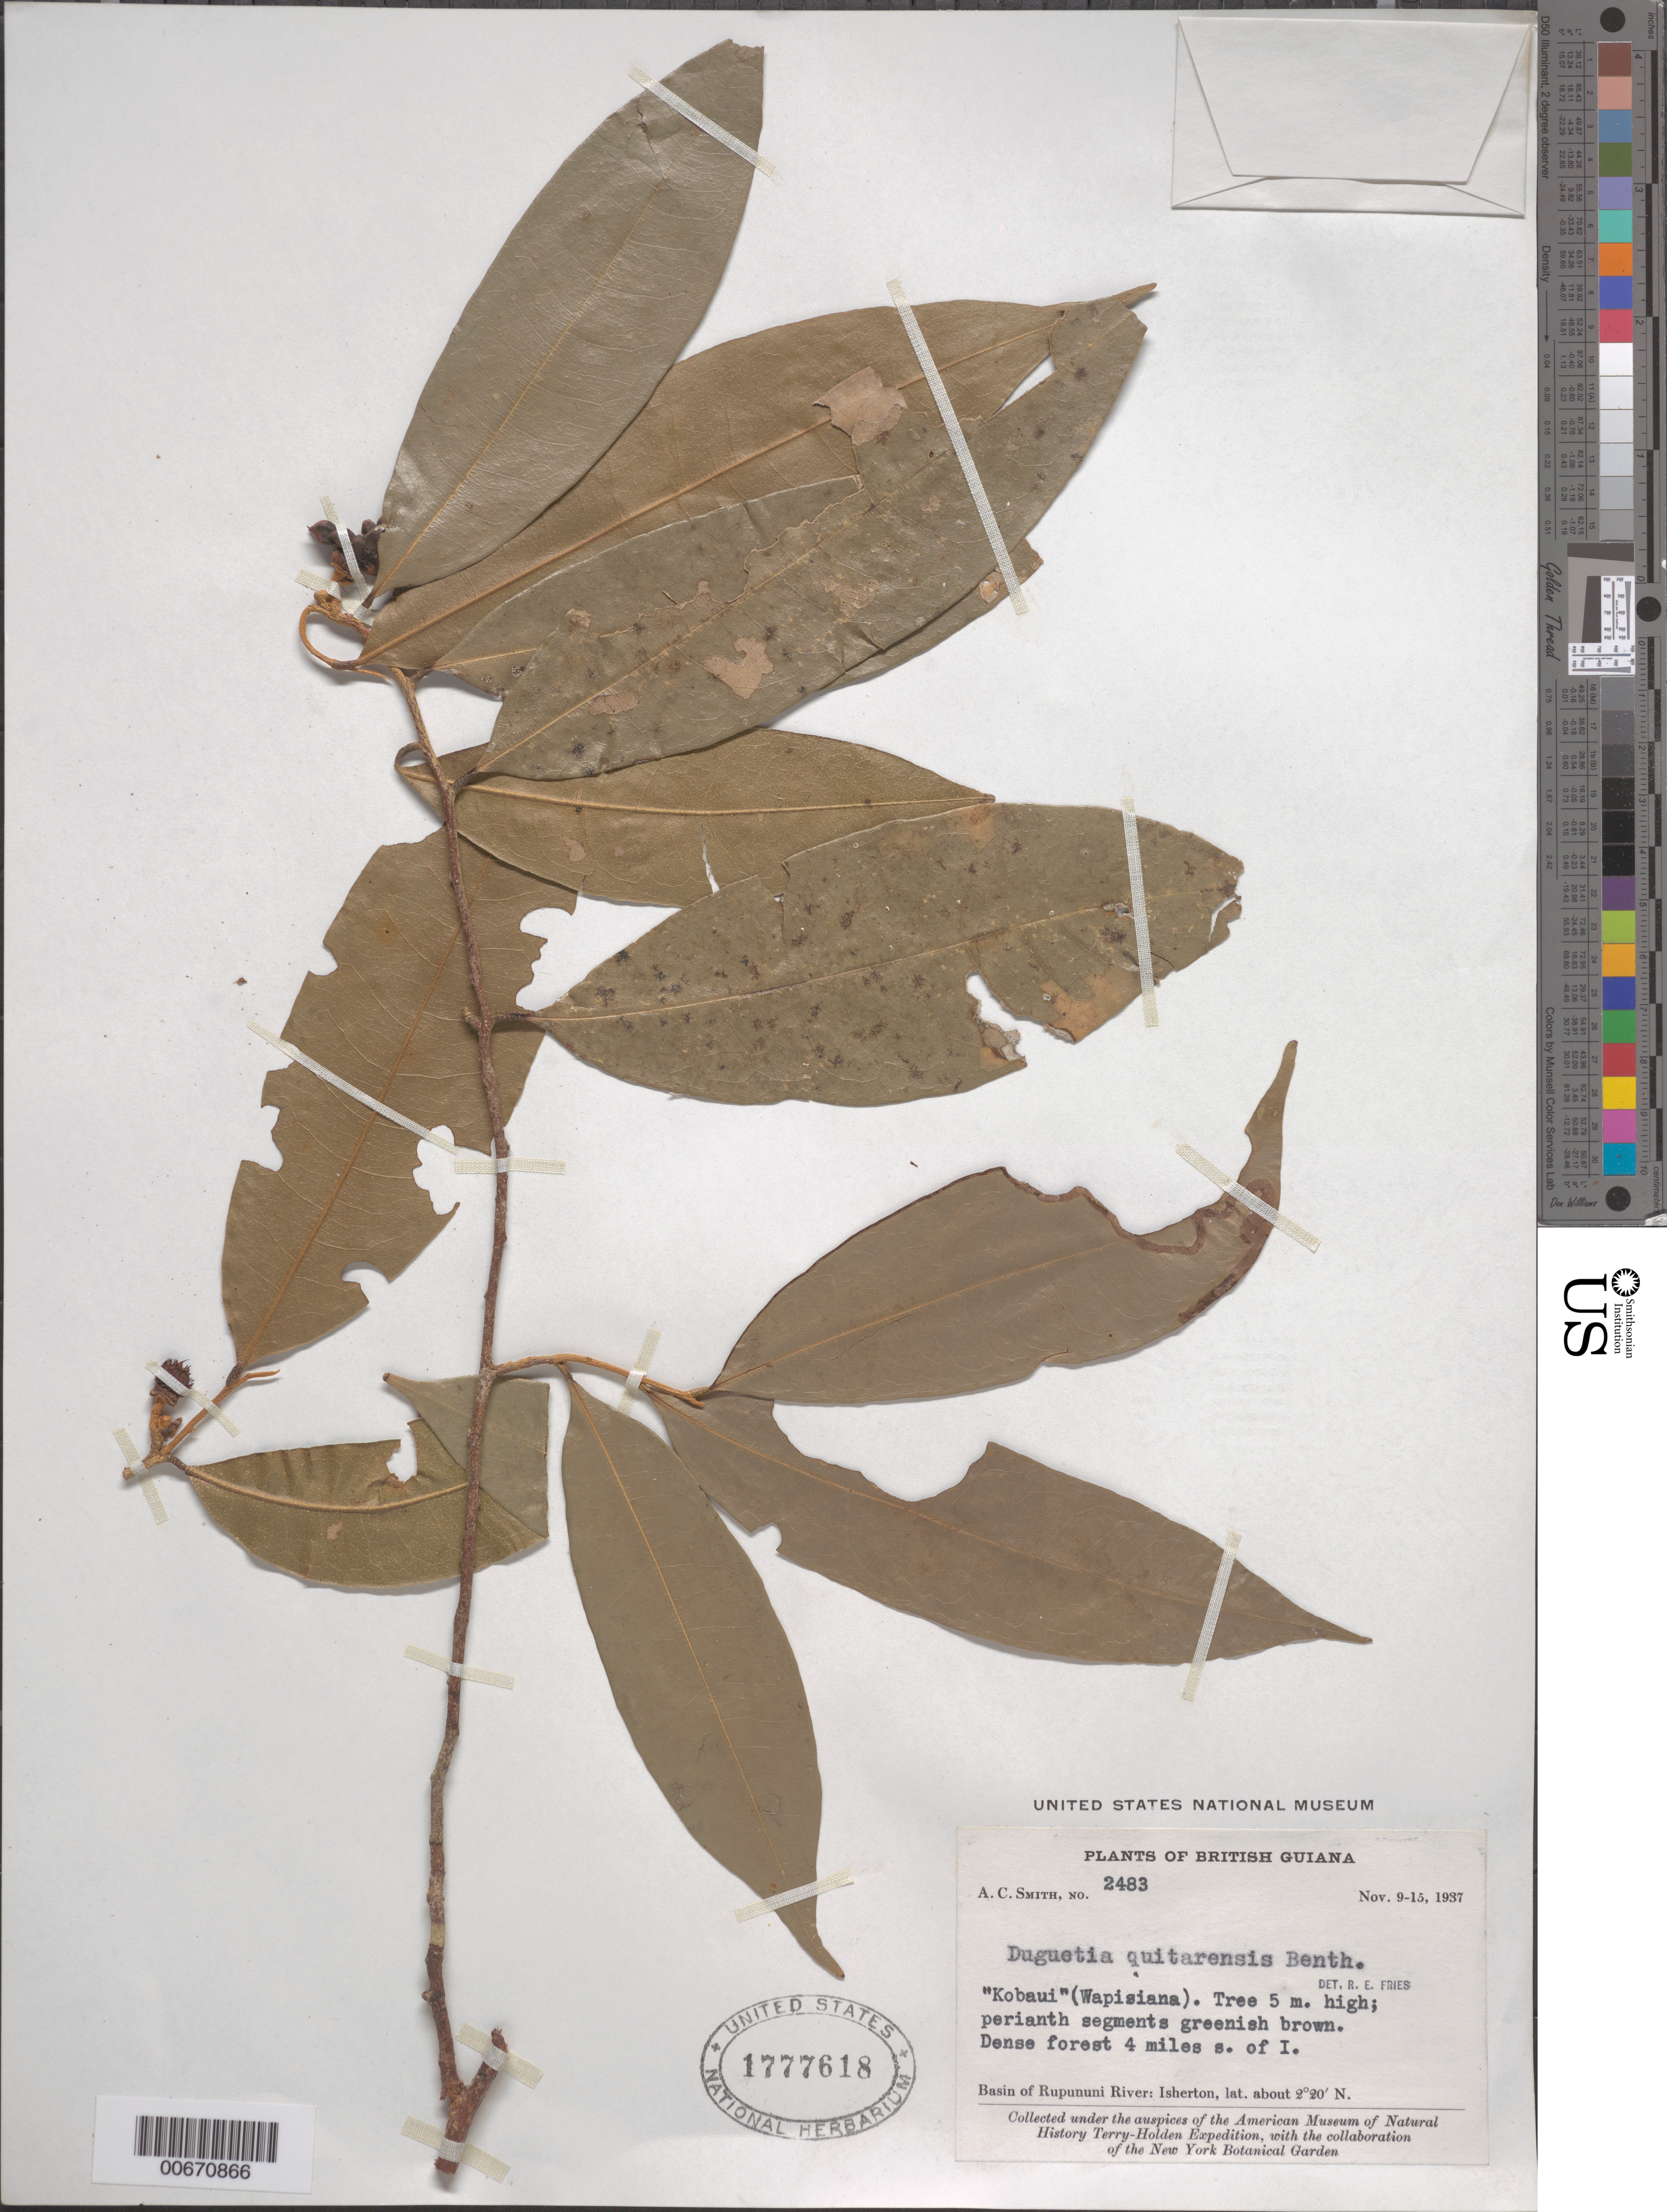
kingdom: Plantae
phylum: Tracheophyta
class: Magnoliopsida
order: Magnoliales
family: Annonaceae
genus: Duguetia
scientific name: Duguetia quitarensis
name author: Benth.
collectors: A. C. Smith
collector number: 2483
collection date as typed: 9-Nov-37 to 15-Nov-37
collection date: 1937-11-09/1937-11-15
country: Guyana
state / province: U. Takutu-U. Essequibo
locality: Isherton, 4 mi. S of, basin of Rupununi R.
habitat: Dense forest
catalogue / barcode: US 1777618